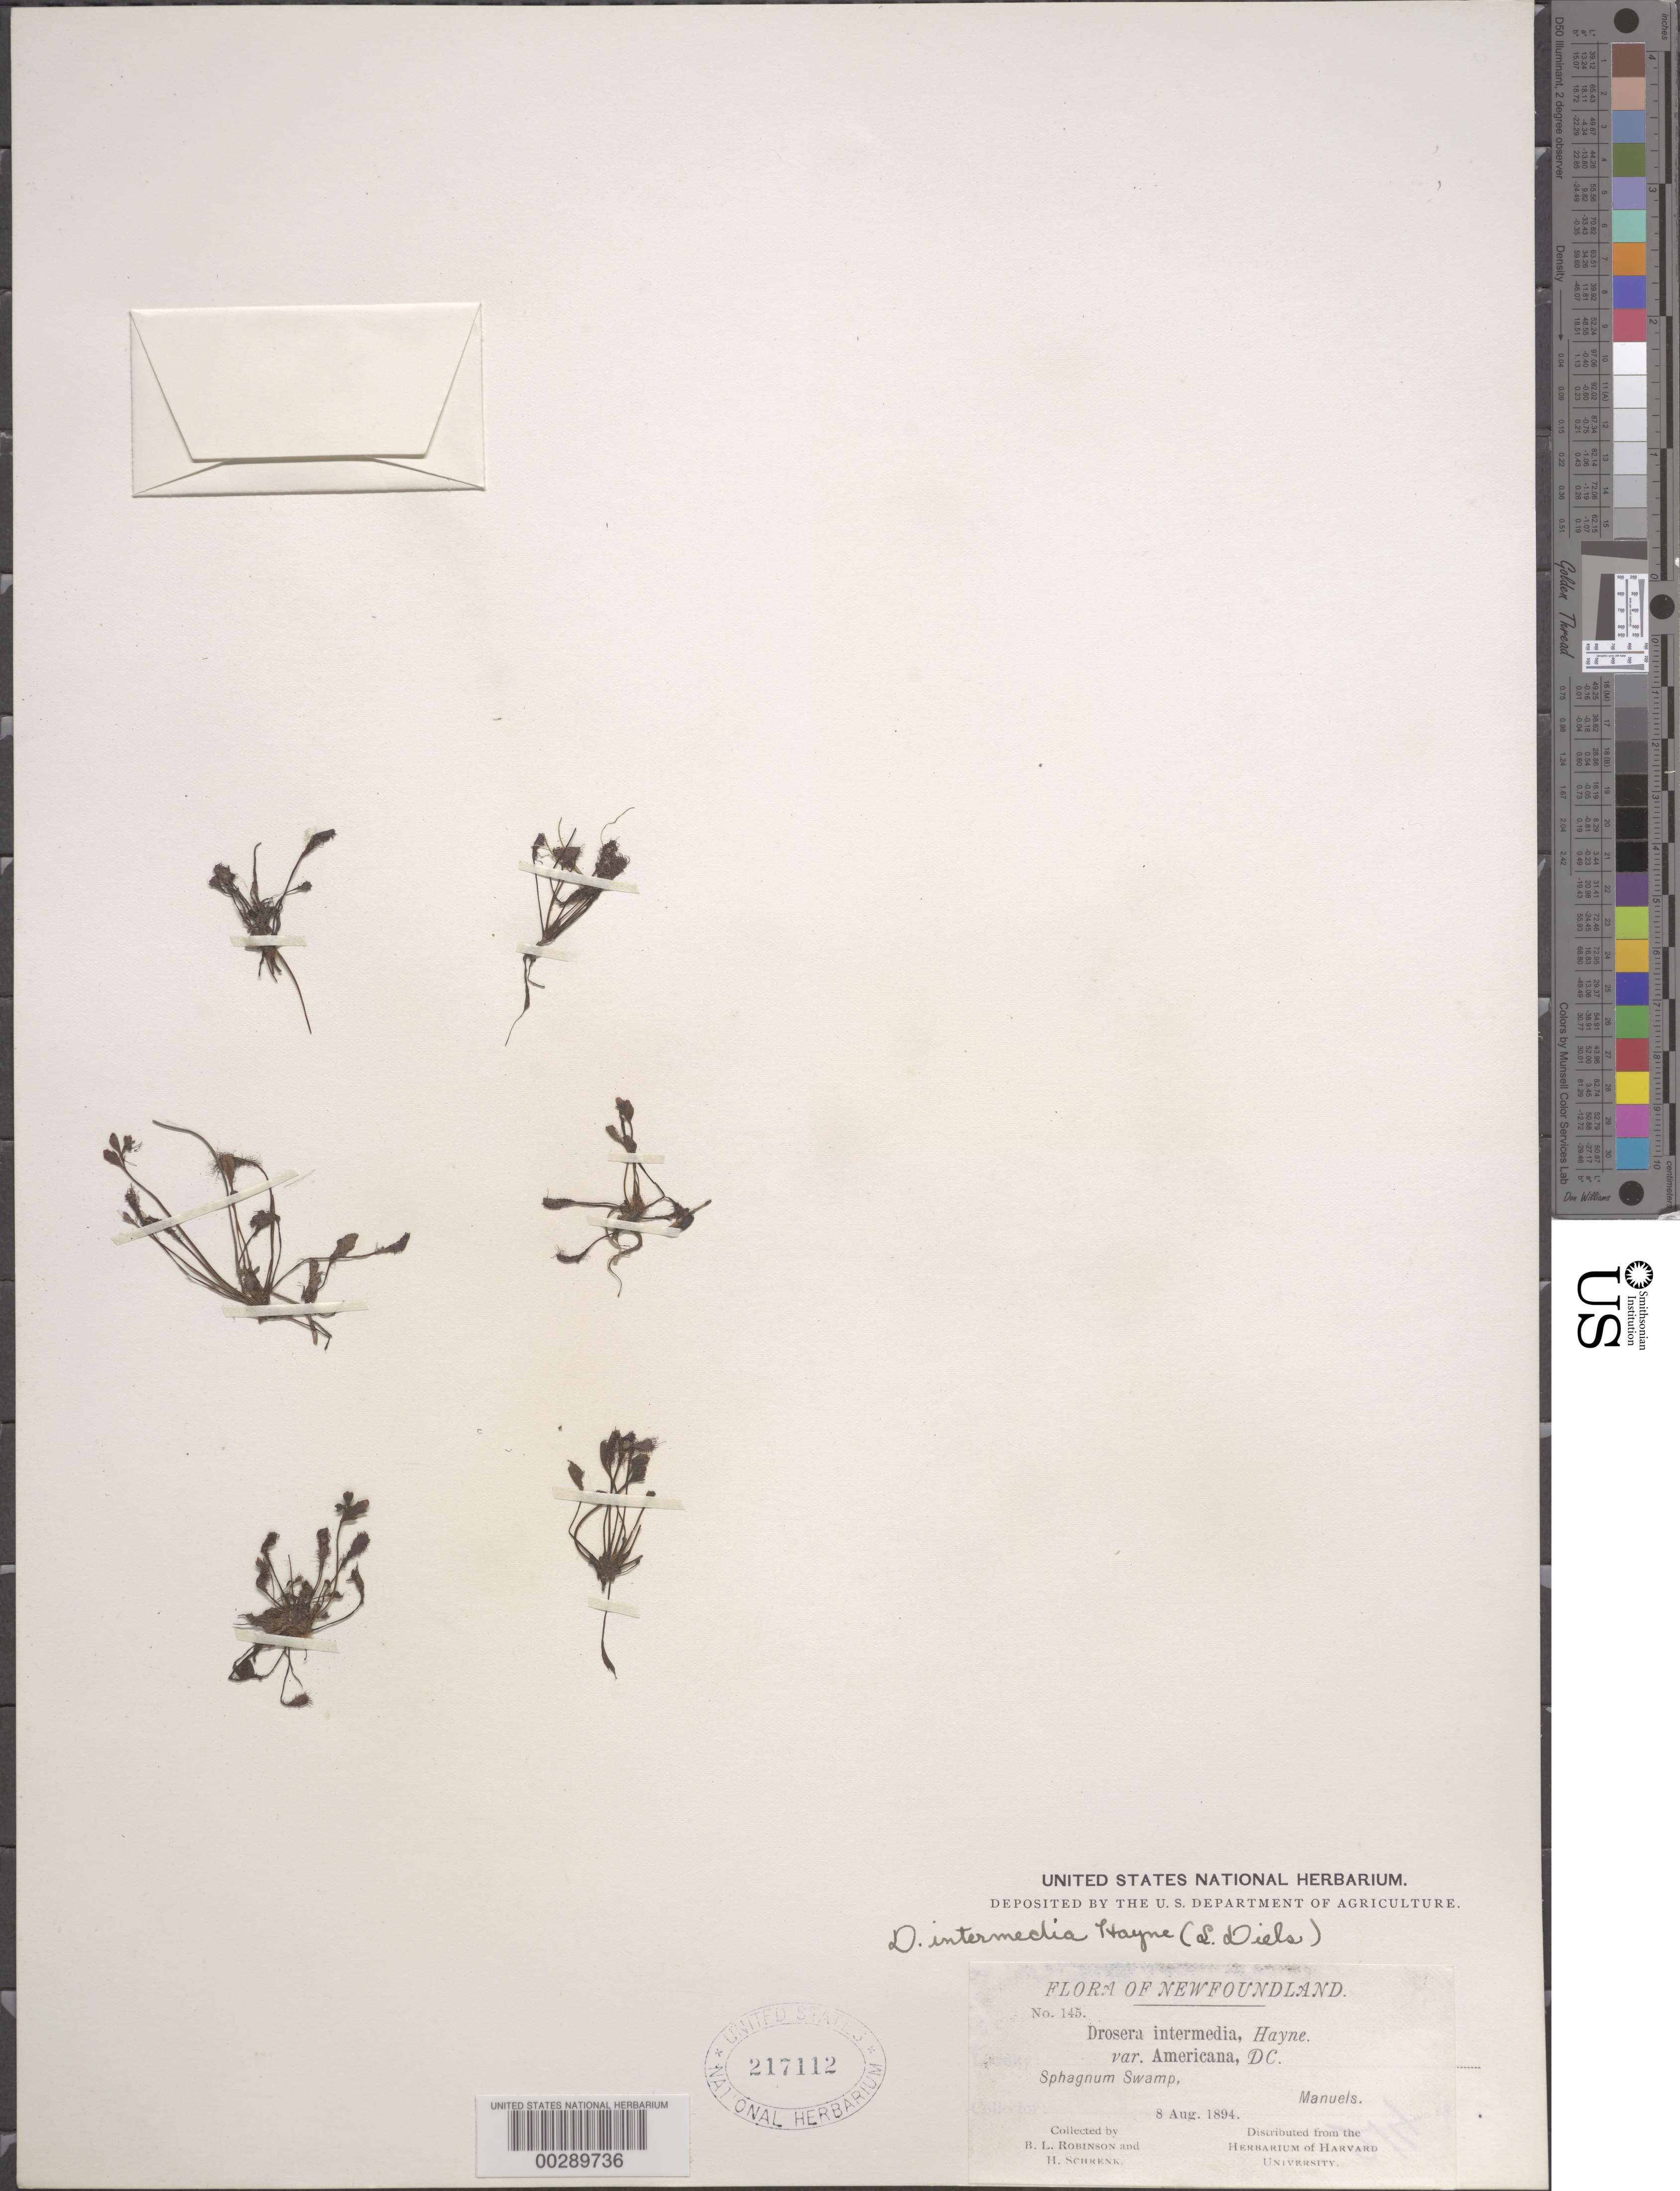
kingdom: Plantae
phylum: Tracheophyta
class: Magnoliopsida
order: Caryophyllales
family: Droseraceae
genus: Drosera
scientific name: Drosera intermedia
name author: Hayne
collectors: B. L. Robinson & H. v. Schrenk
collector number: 145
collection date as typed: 08 Aug 1894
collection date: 1894-08-08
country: Canada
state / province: Newfoundland and Labrador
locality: Manuels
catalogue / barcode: US 217112